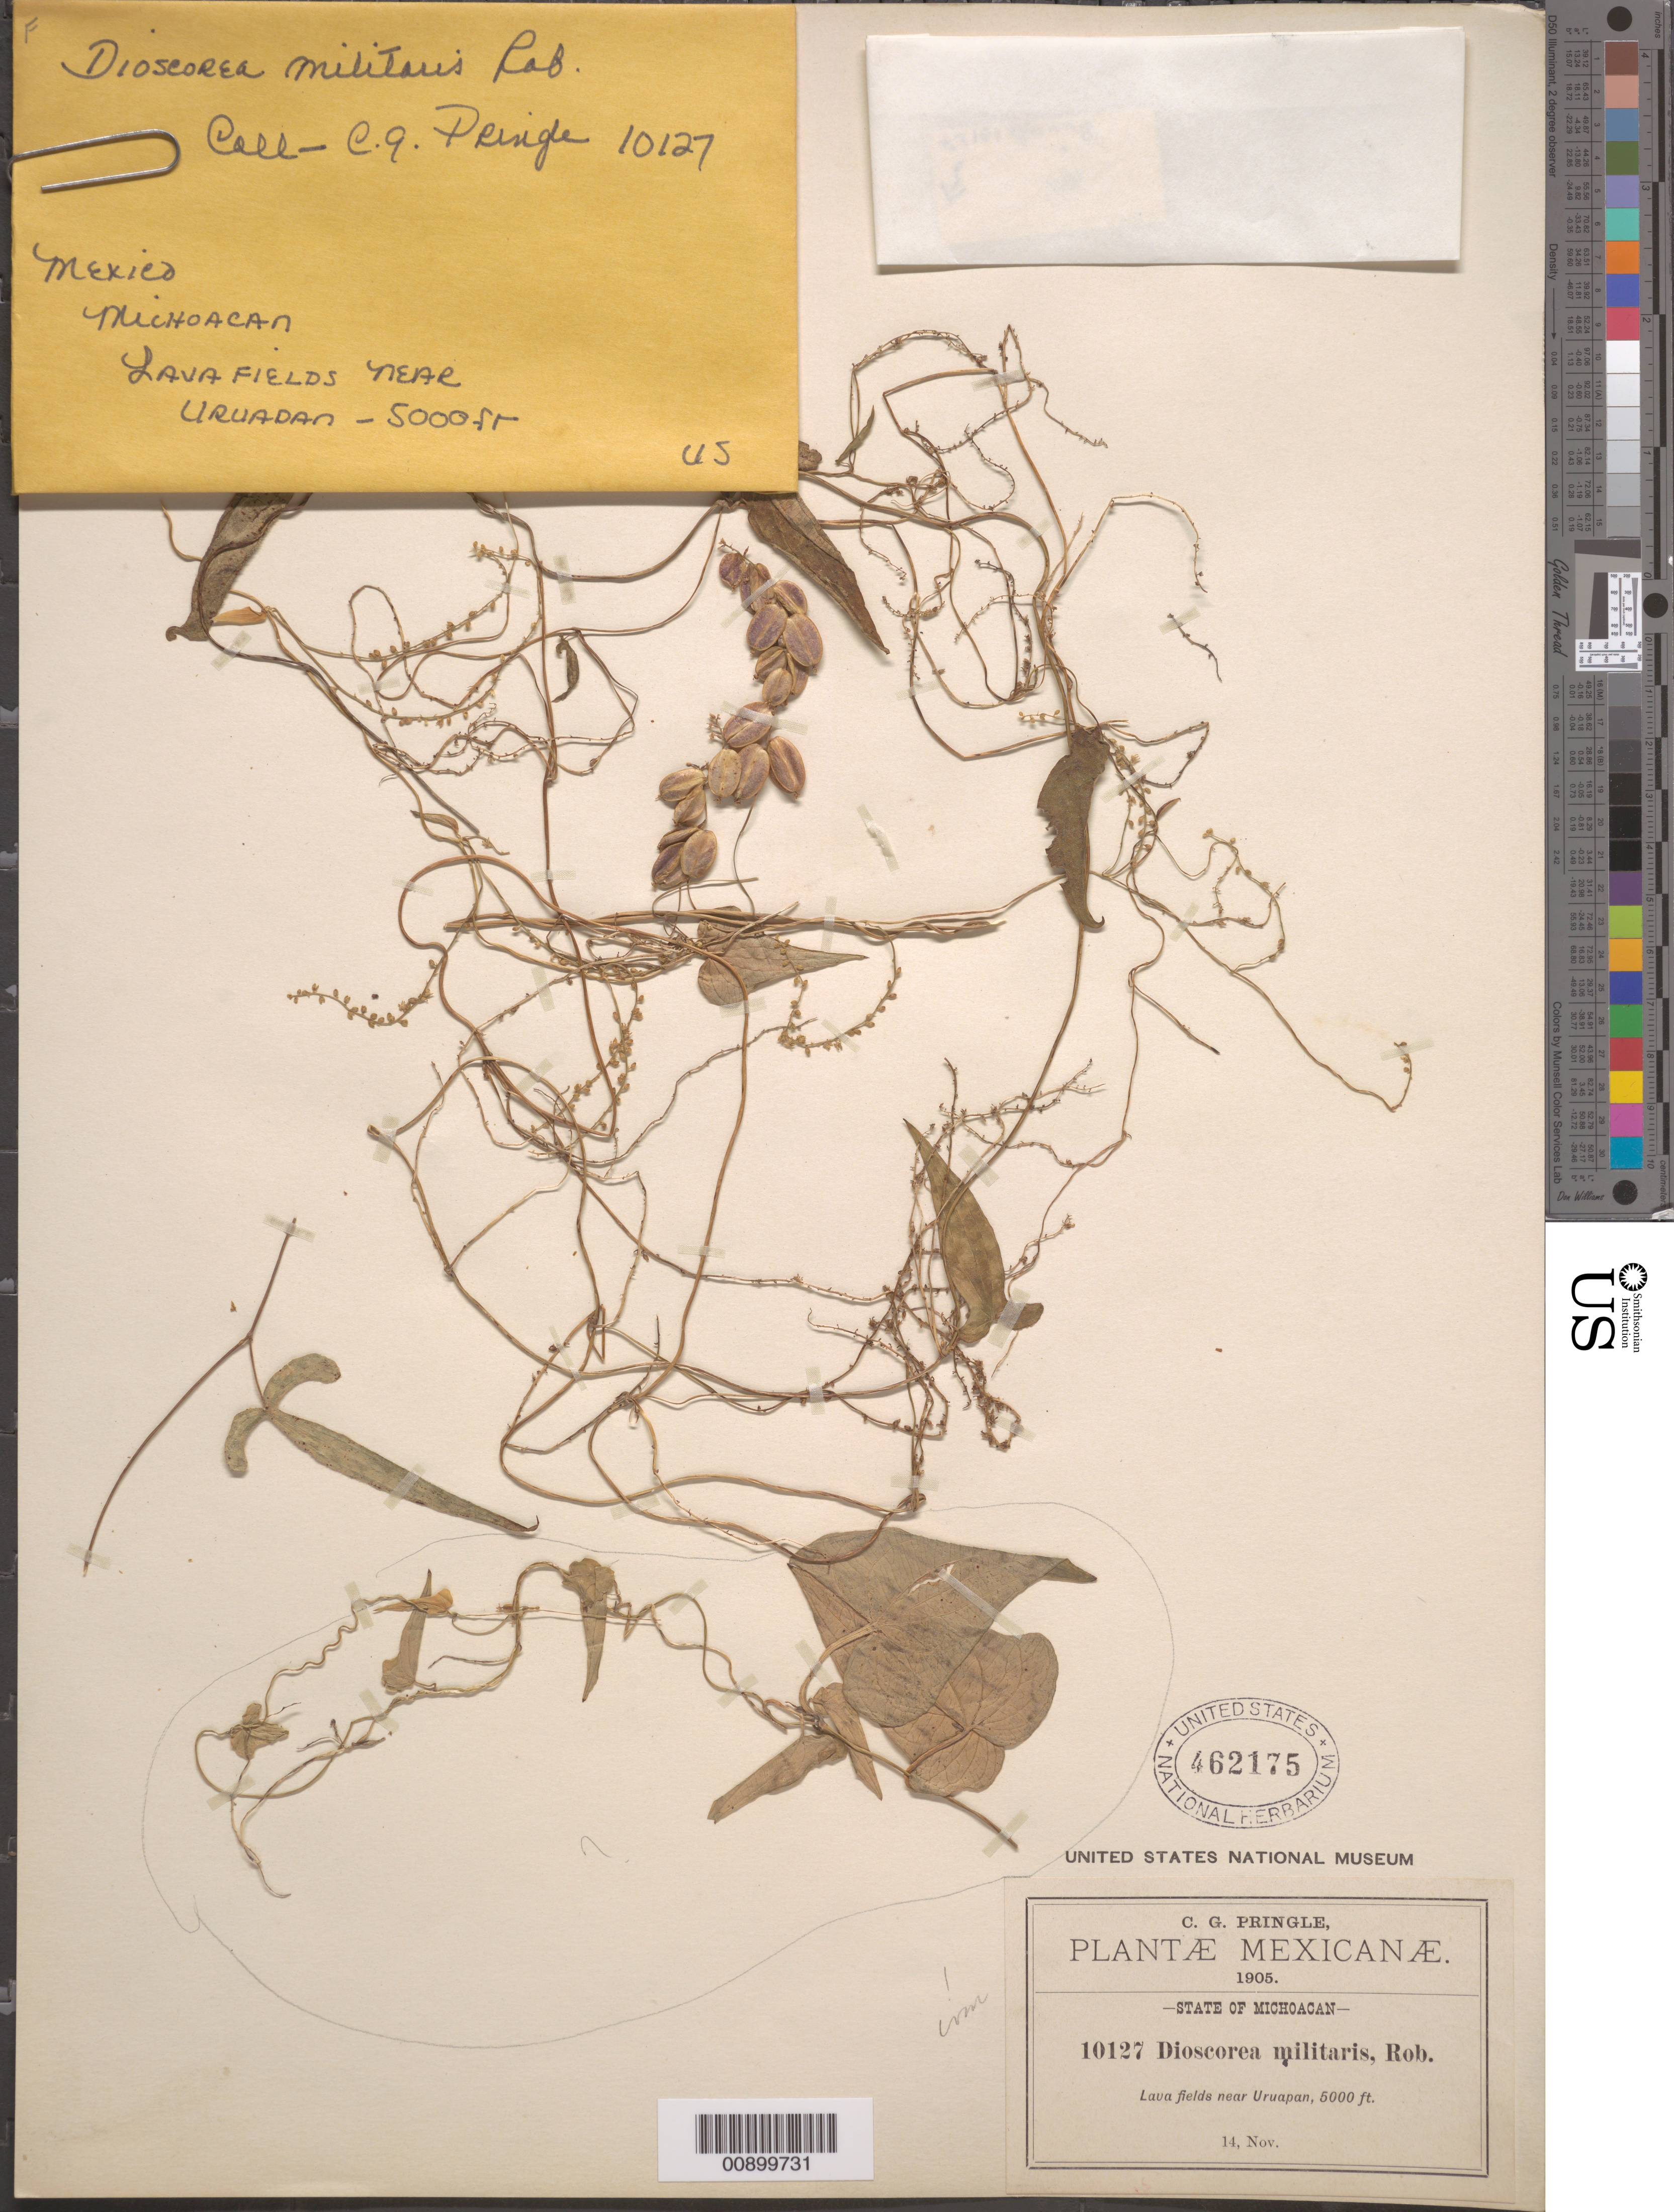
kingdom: Plantae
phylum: Tracheophyta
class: Liliopsida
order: Dioscoreales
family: Dioscoreaceae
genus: Dioscorea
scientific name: Dioscorea militaris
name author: B.L. Rob.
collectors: C. G. Pringle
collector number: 10127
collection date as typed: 14 Nov 1905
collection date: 1905-11-14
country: Mexico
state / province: Michoacán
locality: Near Uruapan, Michoacán.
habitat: Lava fields.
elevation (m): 1524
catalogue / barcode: US 462175